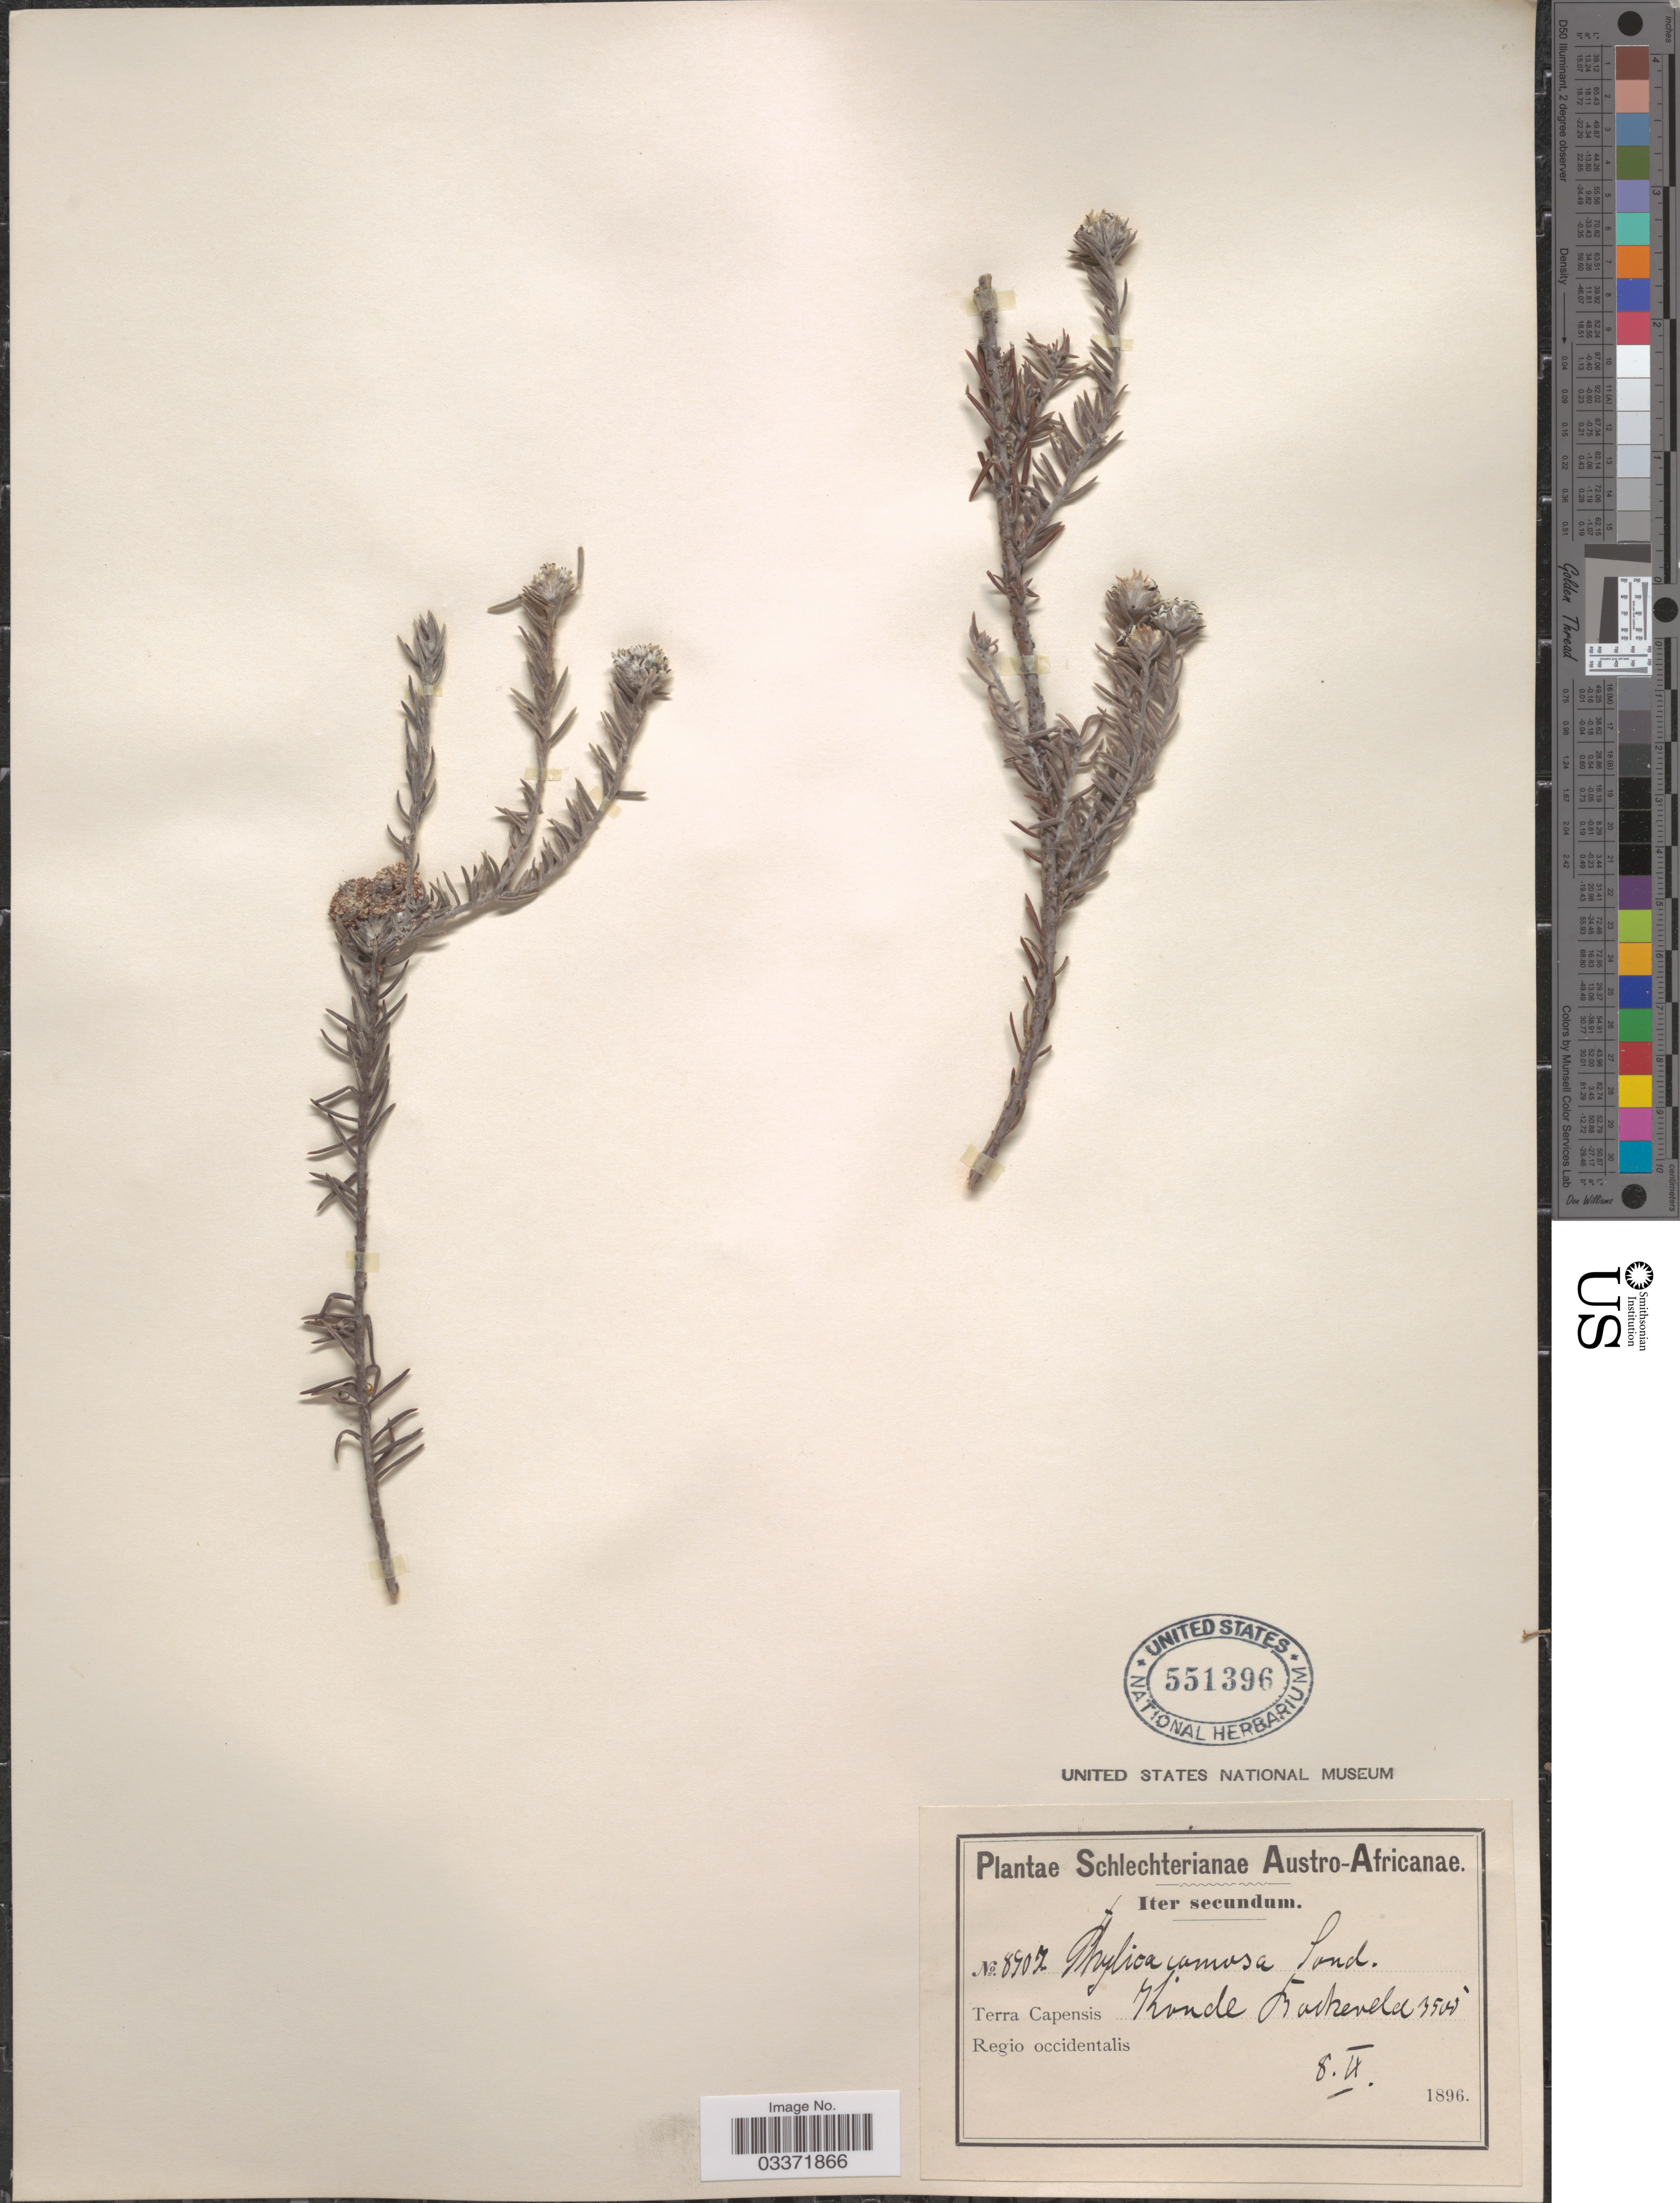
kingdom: Plantae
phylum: Tracheophyta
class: Magnoliopsida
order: Rosales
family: Rhamnaceae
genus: Phylica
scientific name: Phylica comosa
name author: Sond.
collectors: Schlechter, --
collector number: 8907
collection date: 1896-09-08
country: South Africa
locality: Austro-Africanae, Terra Capensis, Regio occidentalis. Koude Bockeveld [Koue Bokkeveld].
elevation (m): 1067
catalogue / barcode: US 551396